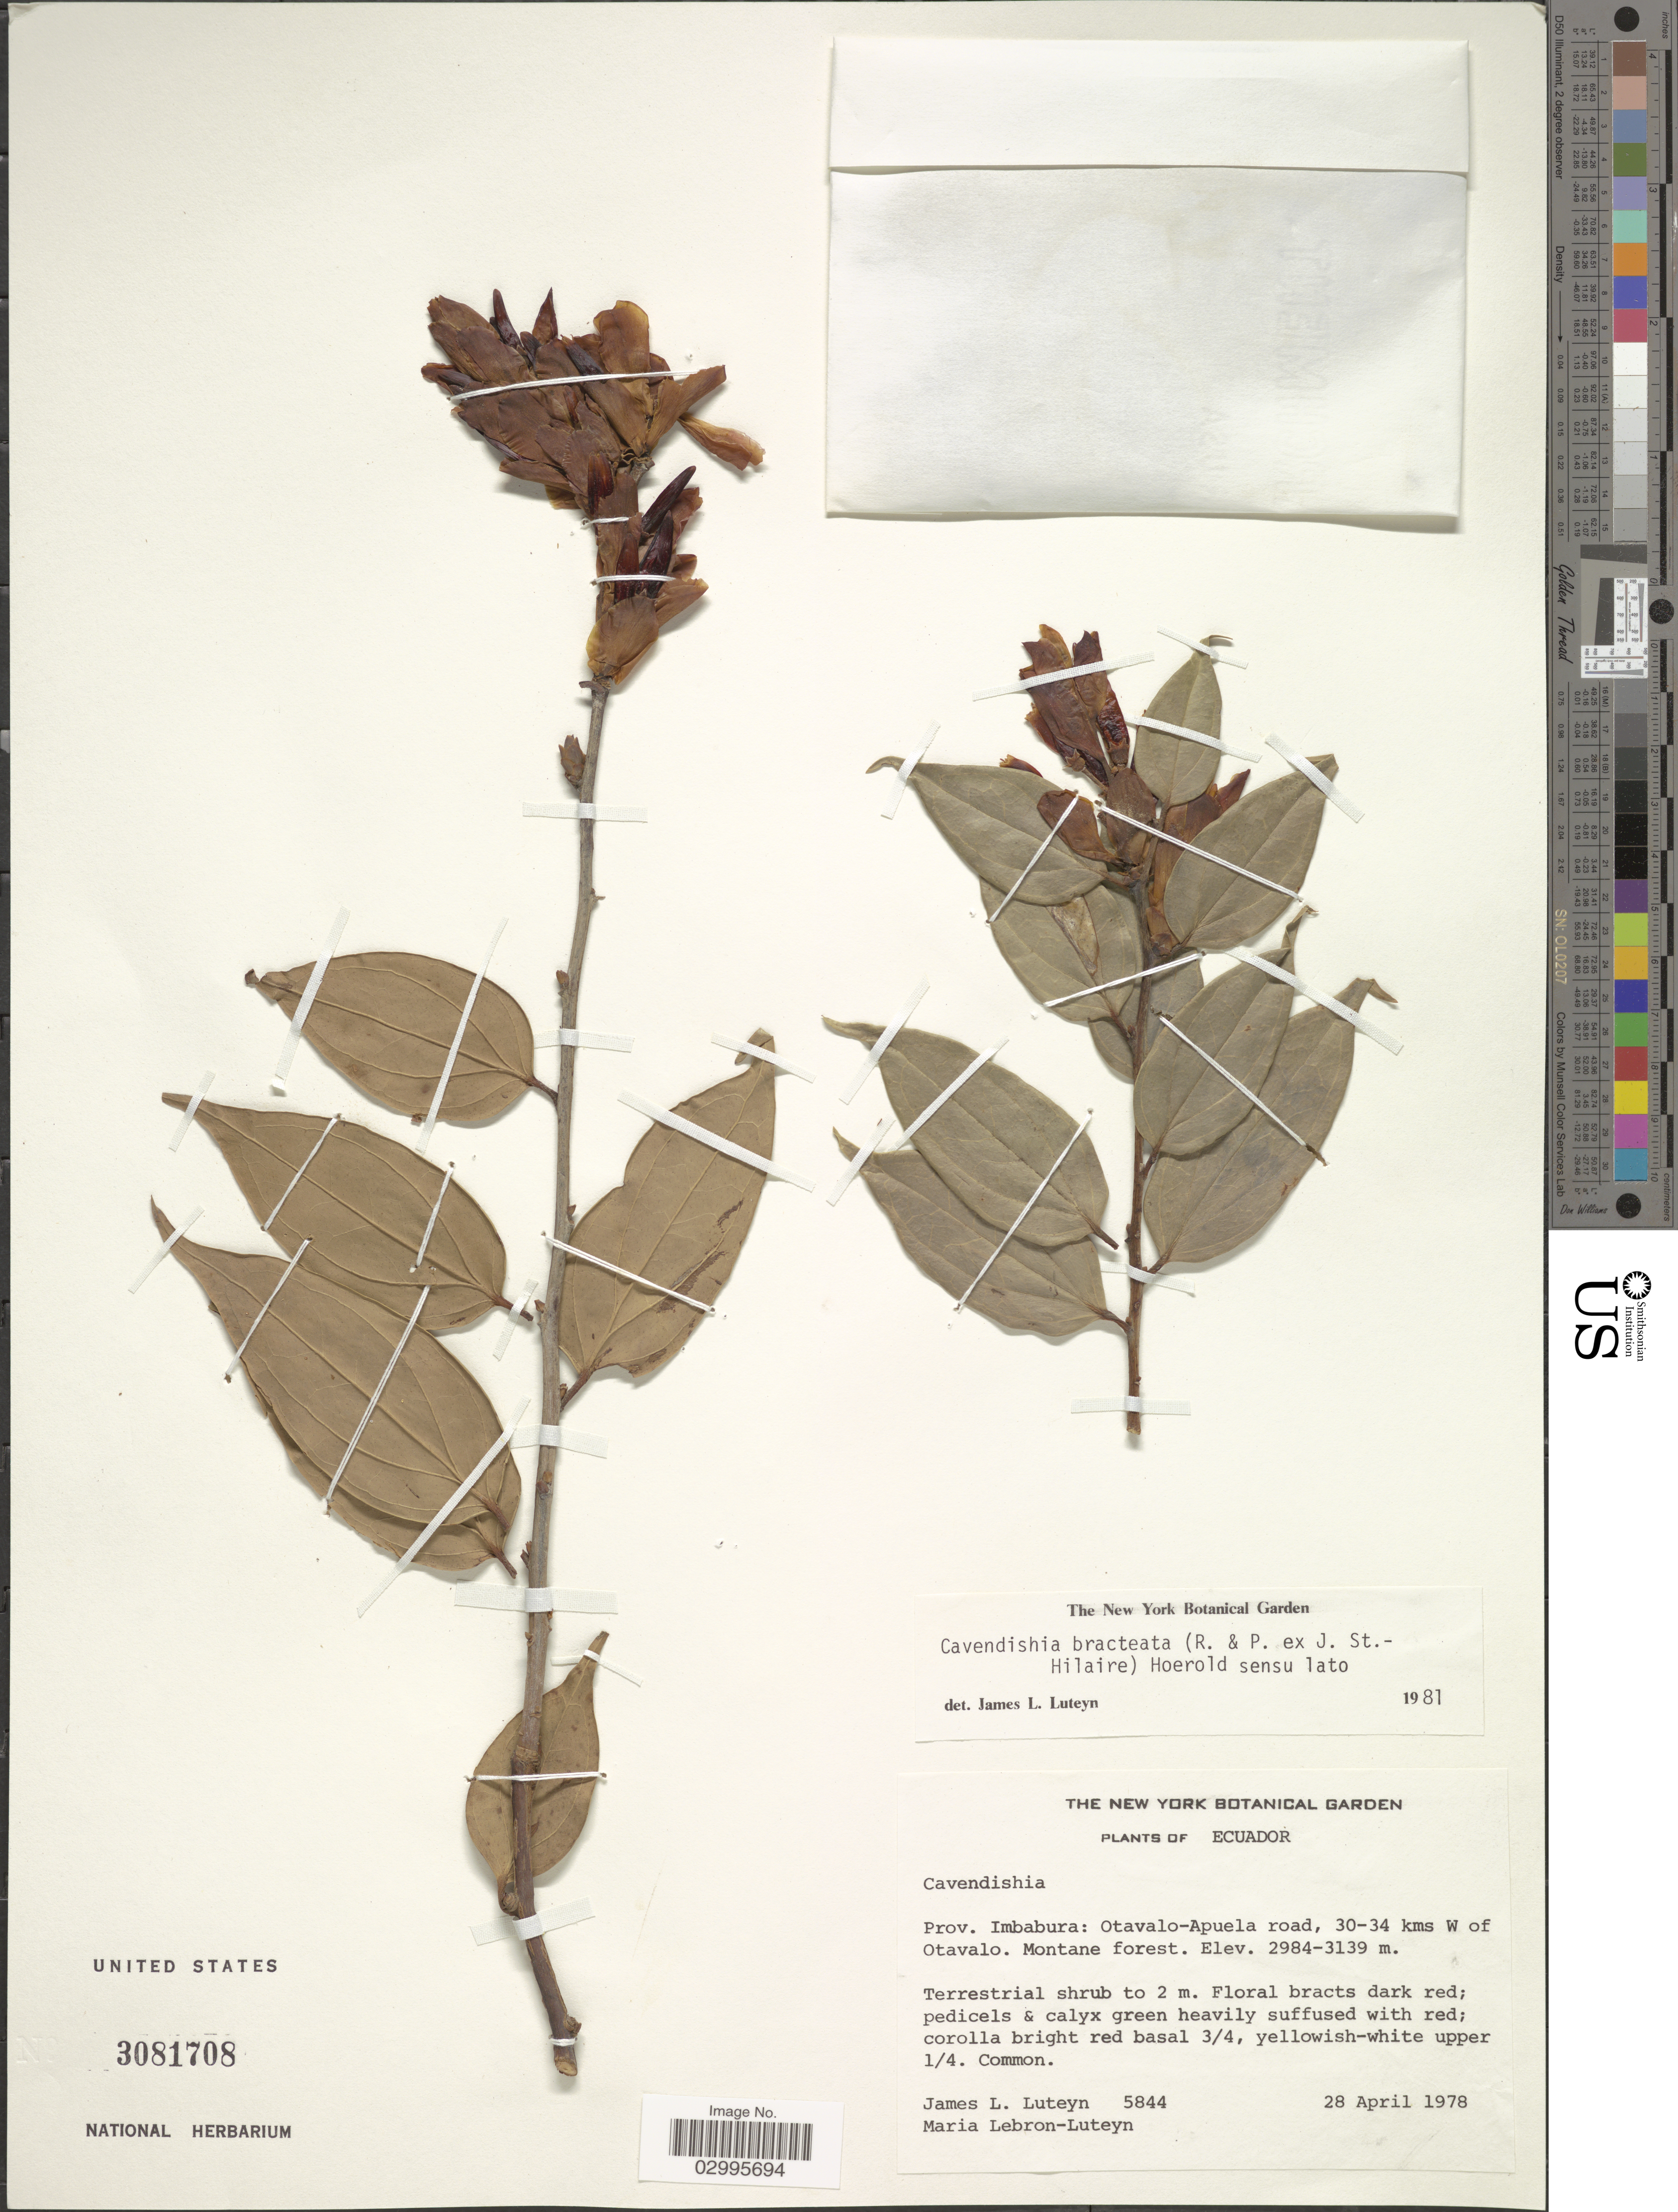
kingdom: Plantae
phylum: Tracheophyta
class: Magnoliopsida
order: Ericales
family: Ericaceae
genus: Cavendishia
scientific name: Cavendishia bracteata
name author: (Ruiz & Pav. ex J. St.-Hil.) Hoerold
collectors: J. Luteyn & M. L. Lebrón-Luteyn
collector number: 5844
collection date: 1978-04-28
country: Ecuador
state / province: Imbabura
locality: Otavalo-Apuela road, 30-34 kms W of Otavalo.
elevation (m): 2984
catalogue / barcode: US 3081708